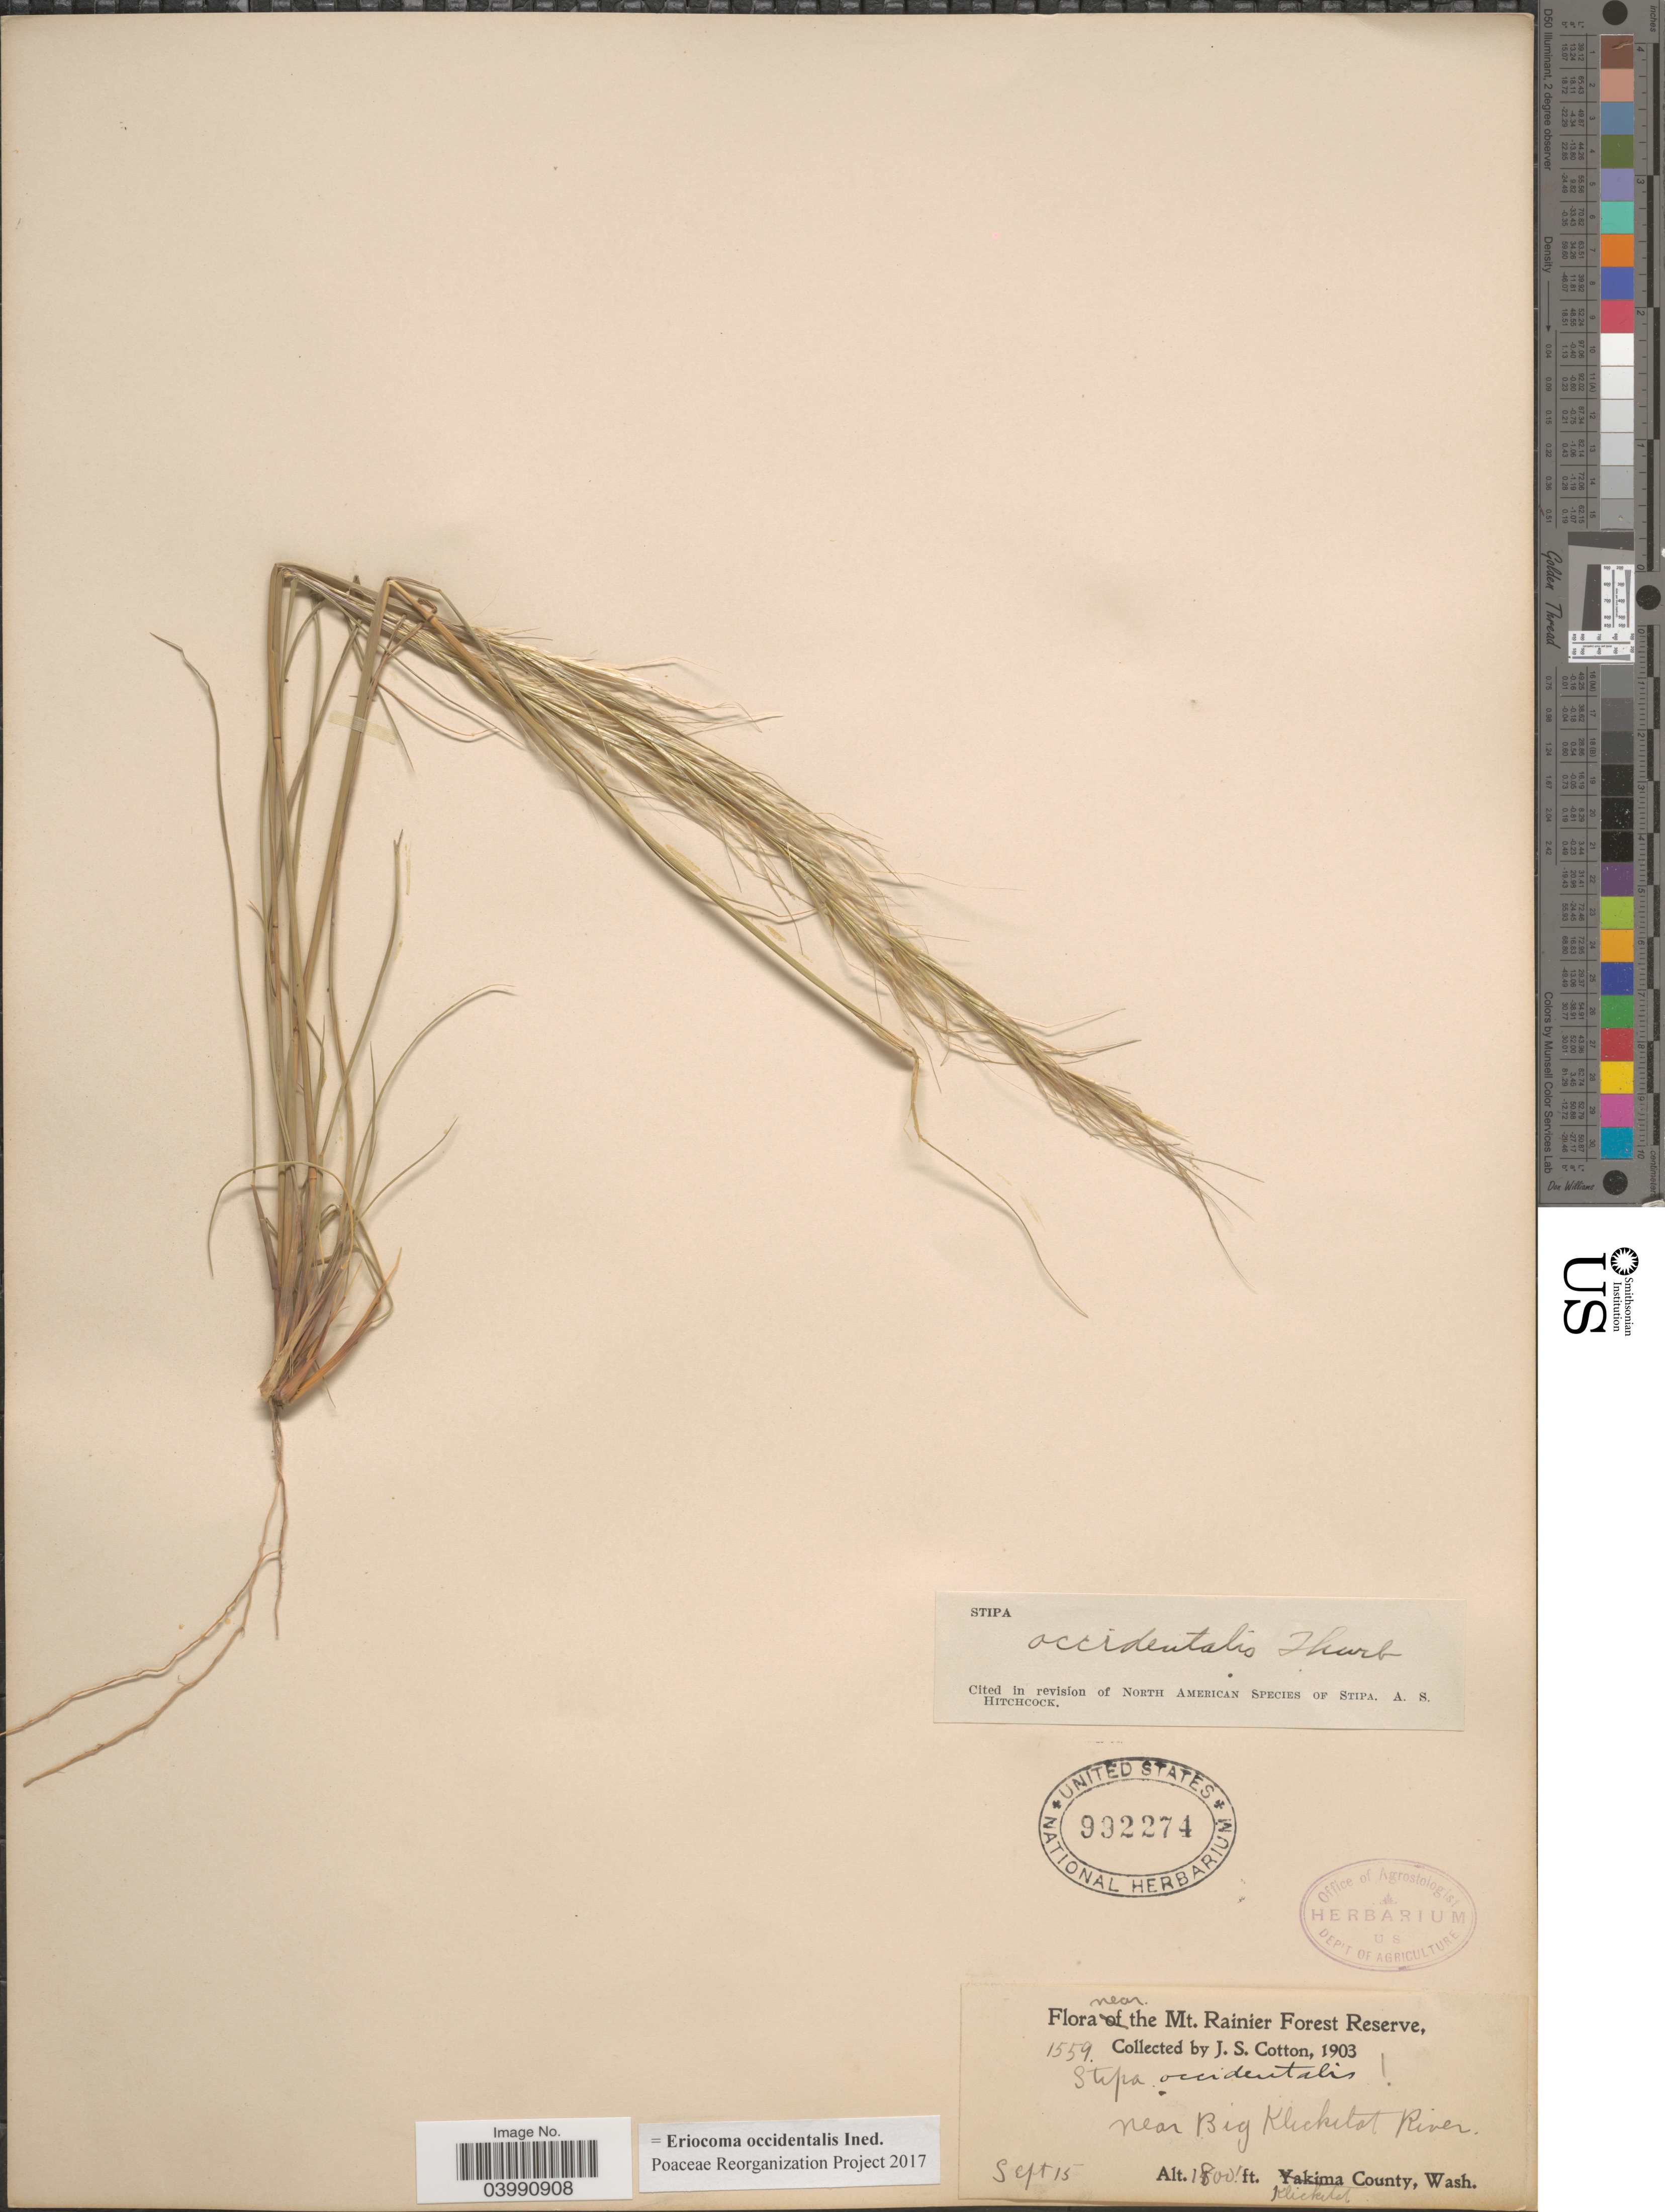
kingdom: Plantae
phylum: Tracheophyta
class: Liliopsida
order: Poales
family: Poaceae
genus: Eriocoma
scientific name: Eriocoma occidentalis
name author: (Thurb. ex S. Watson) Romasch.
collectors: J. S. Cotton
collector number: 1559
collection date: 1903-09-15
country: United States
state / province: Washington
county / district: Klickitat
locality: Near the Mt. Rainier Forest Reserve. Near Big Klickitat River. Klickitat County.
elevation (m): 549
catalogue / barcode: US 992274